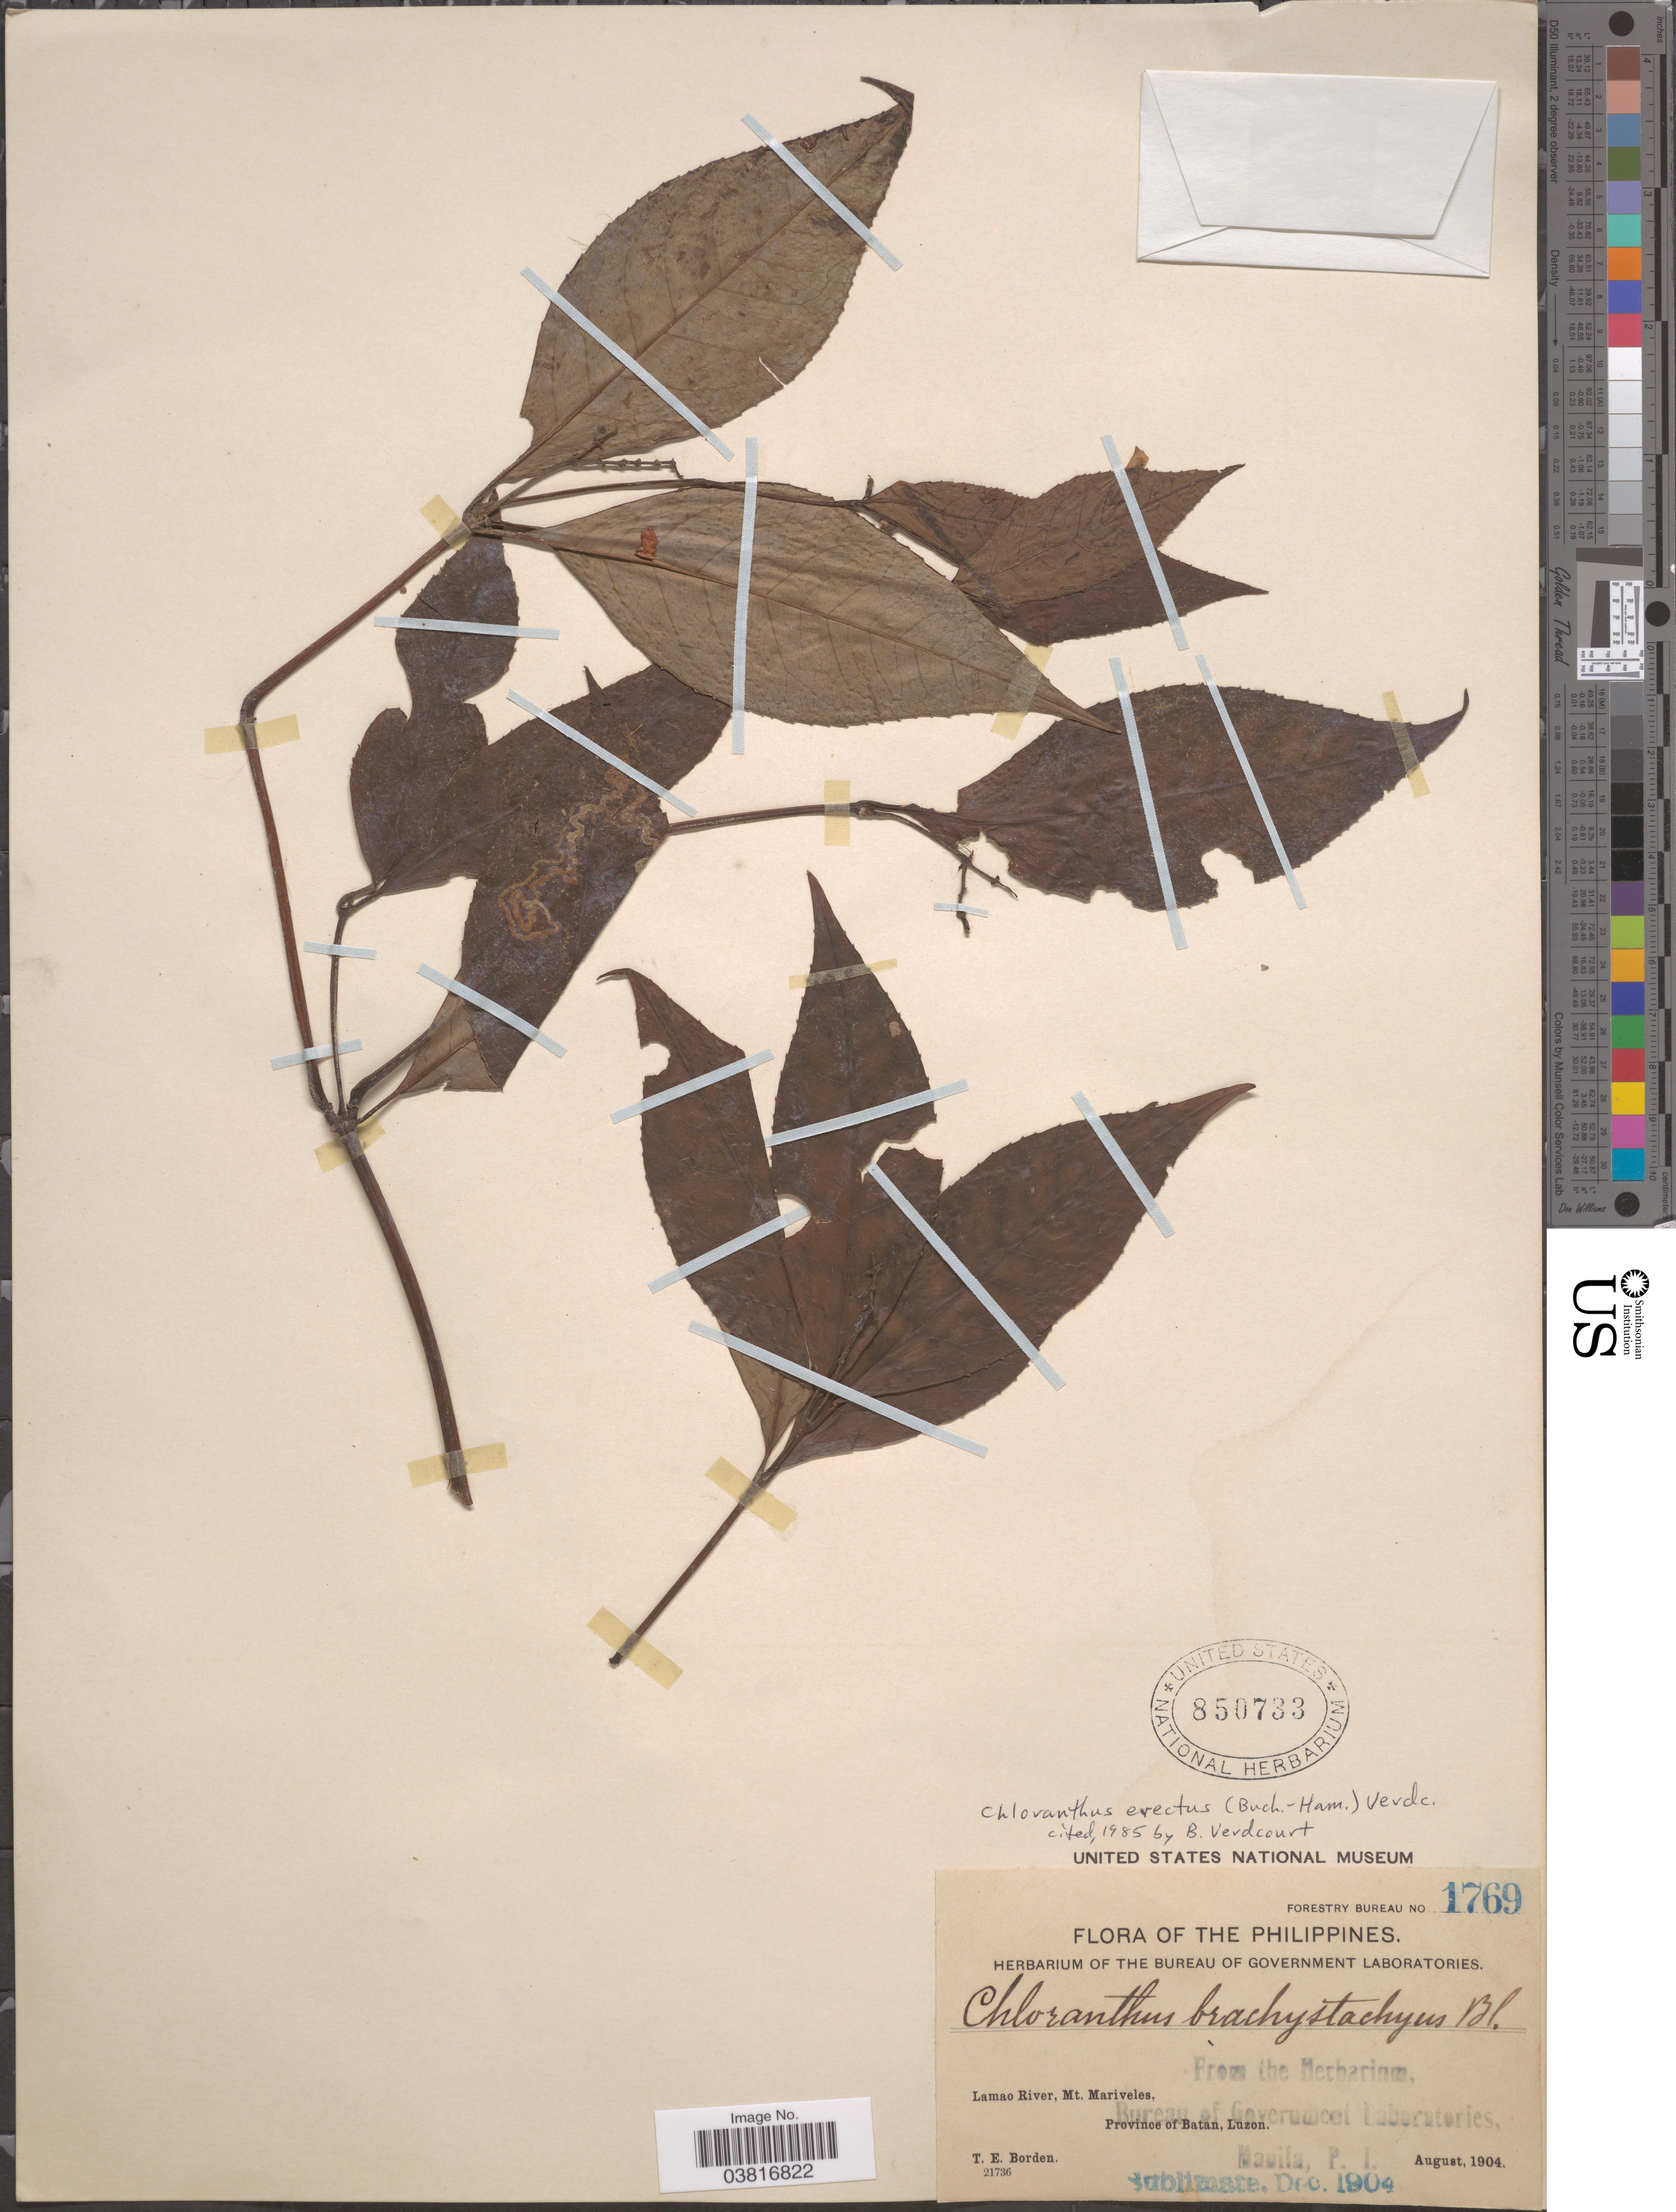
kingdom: Plantae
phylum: Tracheophyta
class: Magnoliopsida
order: Chloranthales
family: Chloranthaceae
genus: Chloranthus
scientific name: Chloranthus erectus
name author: (Buch.-Ham.) Verdc.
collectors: T. E. Borden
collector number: Forestry Bureau 1769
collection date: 1904-08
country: Philippines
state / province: Cagayan Valley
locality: Lamao River, Mt. Mariveles, Province of Batan, Luzon.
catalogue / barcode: US 850733